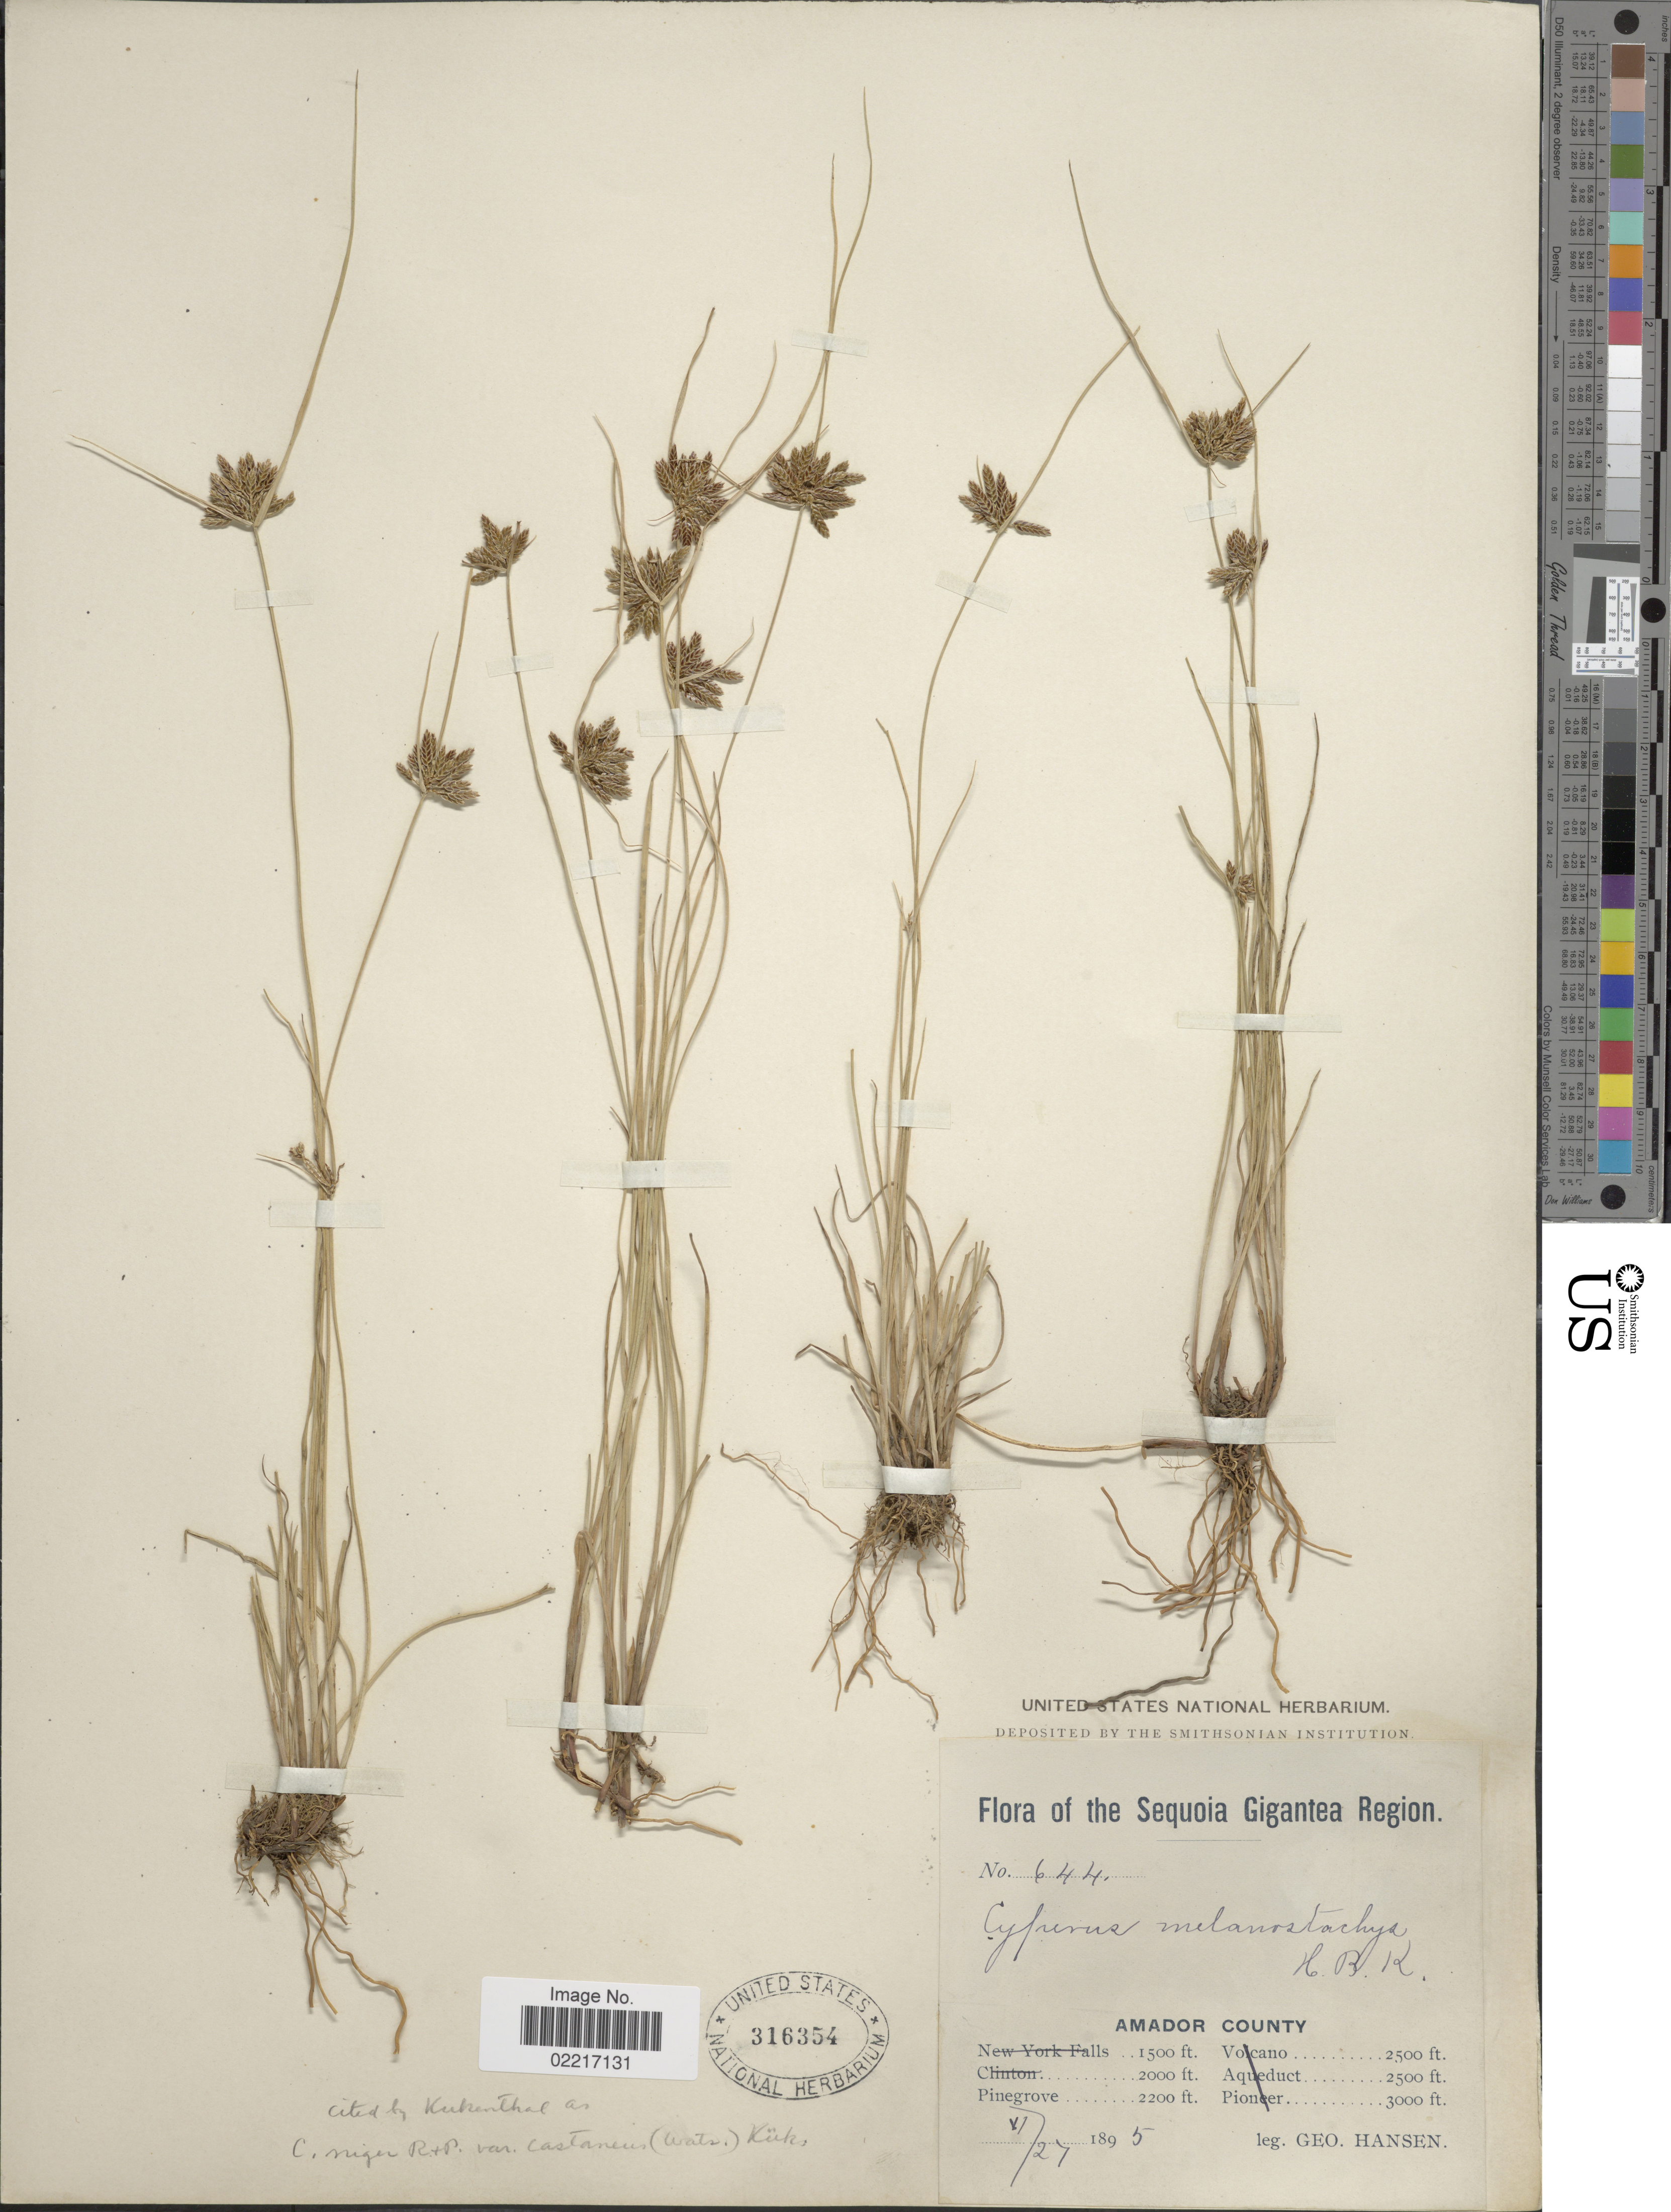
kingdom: Plantae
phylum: Tracheophyta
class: Liliopsida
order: Poales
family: Cyperaceae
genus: Cyperus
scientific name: Cyperus niger var. castaneus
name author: (S. Watson) Kük.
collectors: G. Hansen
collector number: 644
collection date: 1895-11-27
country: United States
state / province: California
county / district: Amador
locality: Sequoia Gigantea Region, Amador County, Pinegrove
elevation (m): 671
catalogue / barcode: US 316354